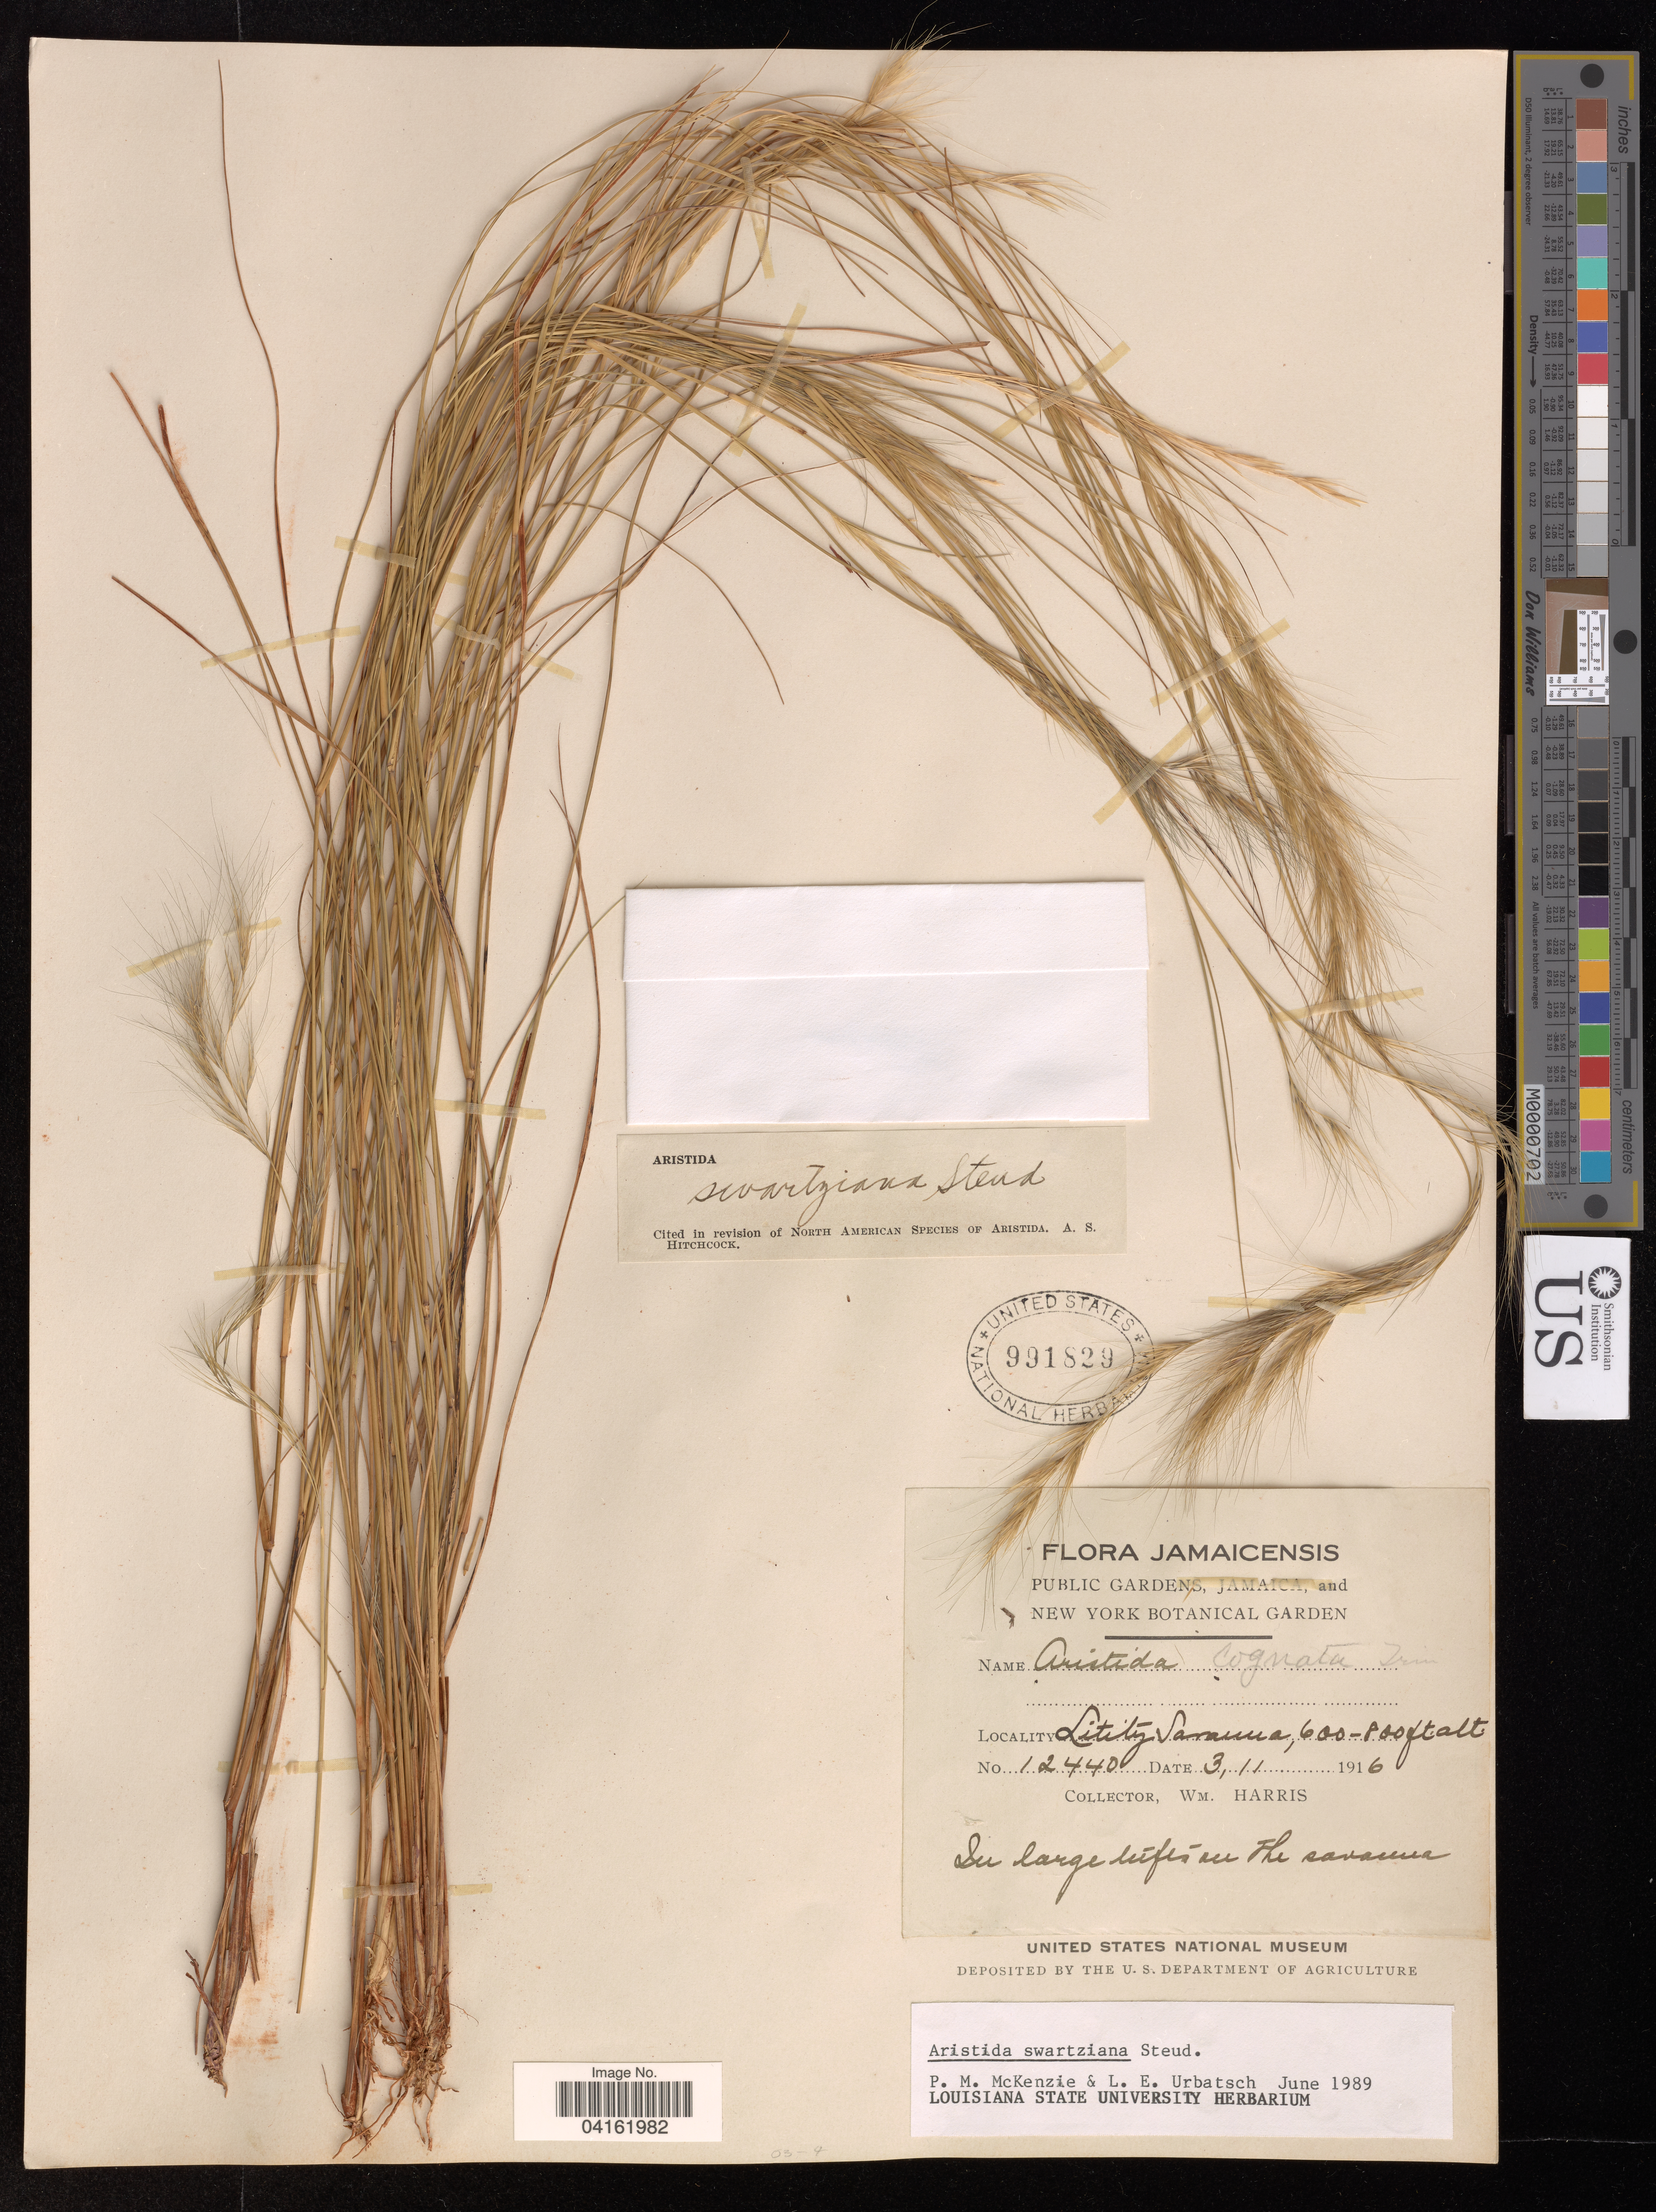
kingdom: Plantae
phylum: Tracheophyta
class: Liliopsida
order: Poales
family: Poaceae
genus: Aristida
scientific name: Aristida swartziana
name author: Steud.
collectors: W. Harris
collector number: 12440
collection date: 1916-11-03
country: Jamaica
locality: Lititz Savanna.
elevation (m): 183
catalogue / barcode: US 991829